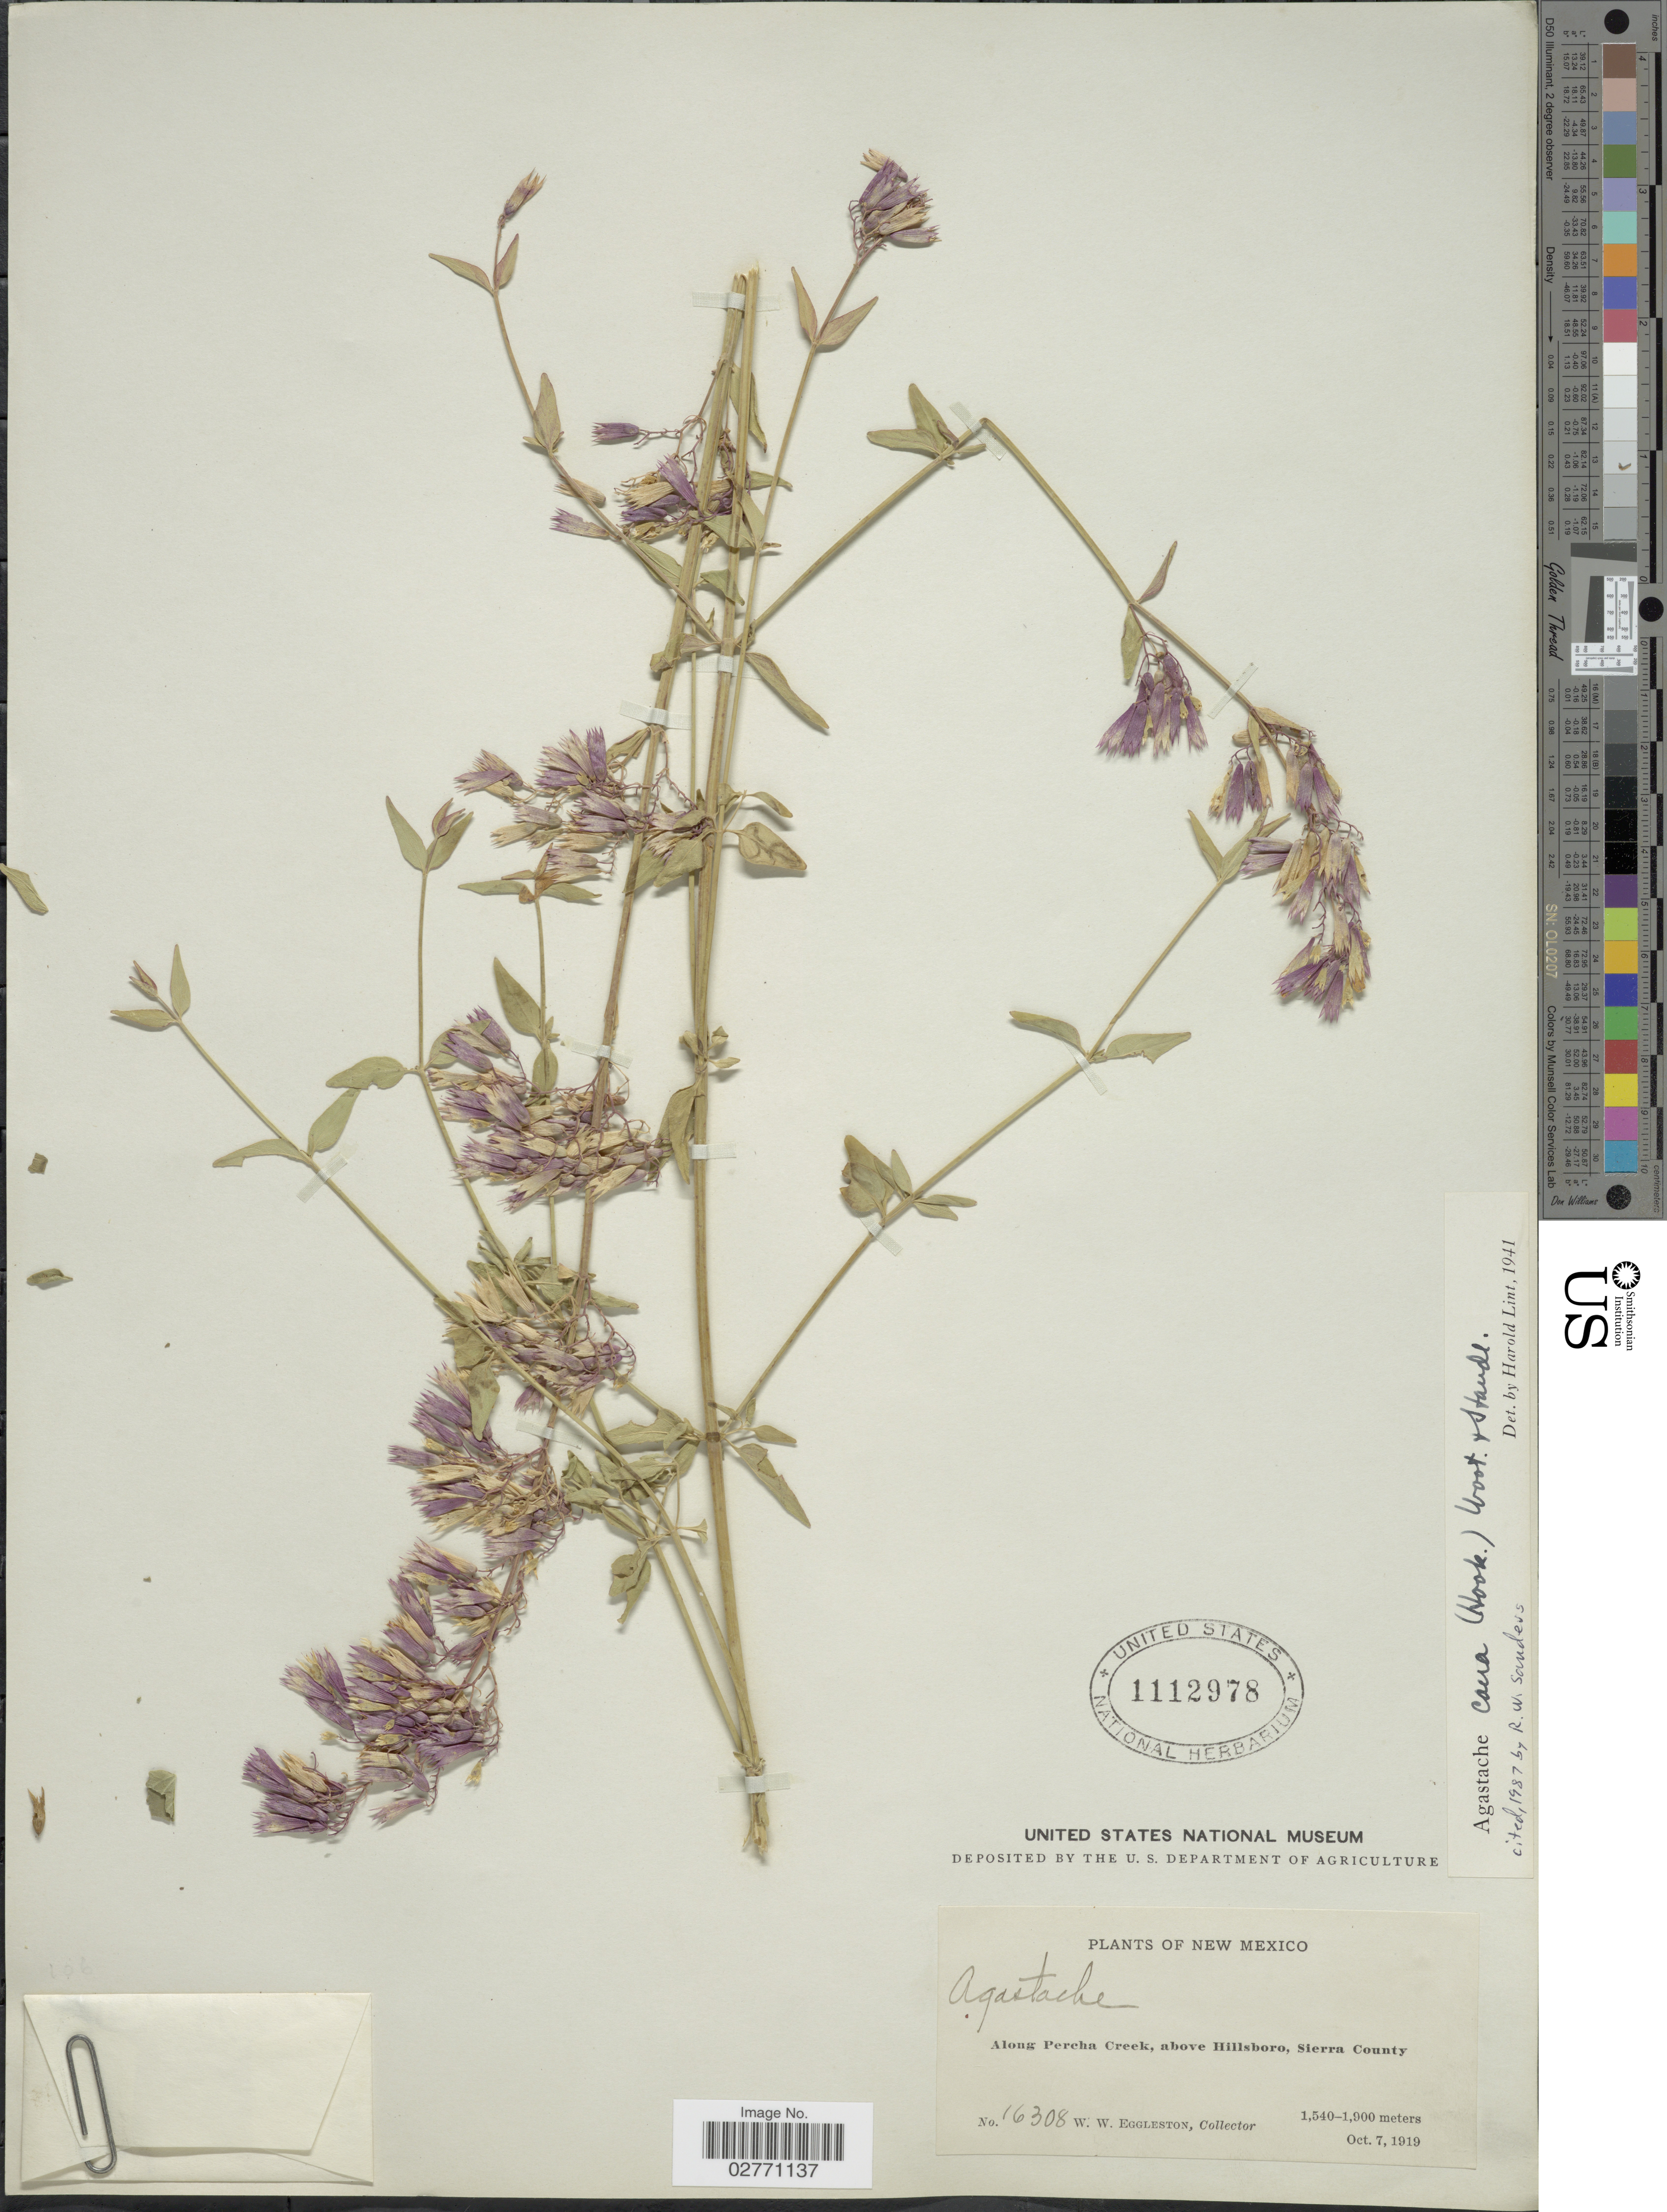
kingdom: Plantae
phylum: Tracheophyta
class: Magnoliopsida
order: Lamiales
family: Lamiaceae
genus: Agastache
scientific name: Agastache cana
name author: (Hook.) Wooton & Standl.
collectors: W. W. Eggleston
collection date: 1919-01-07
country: United States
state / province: New Mexico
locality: Along Percha Creek, above Hillsboro, Sierra County.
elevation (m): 1540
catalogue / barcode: US 1112978